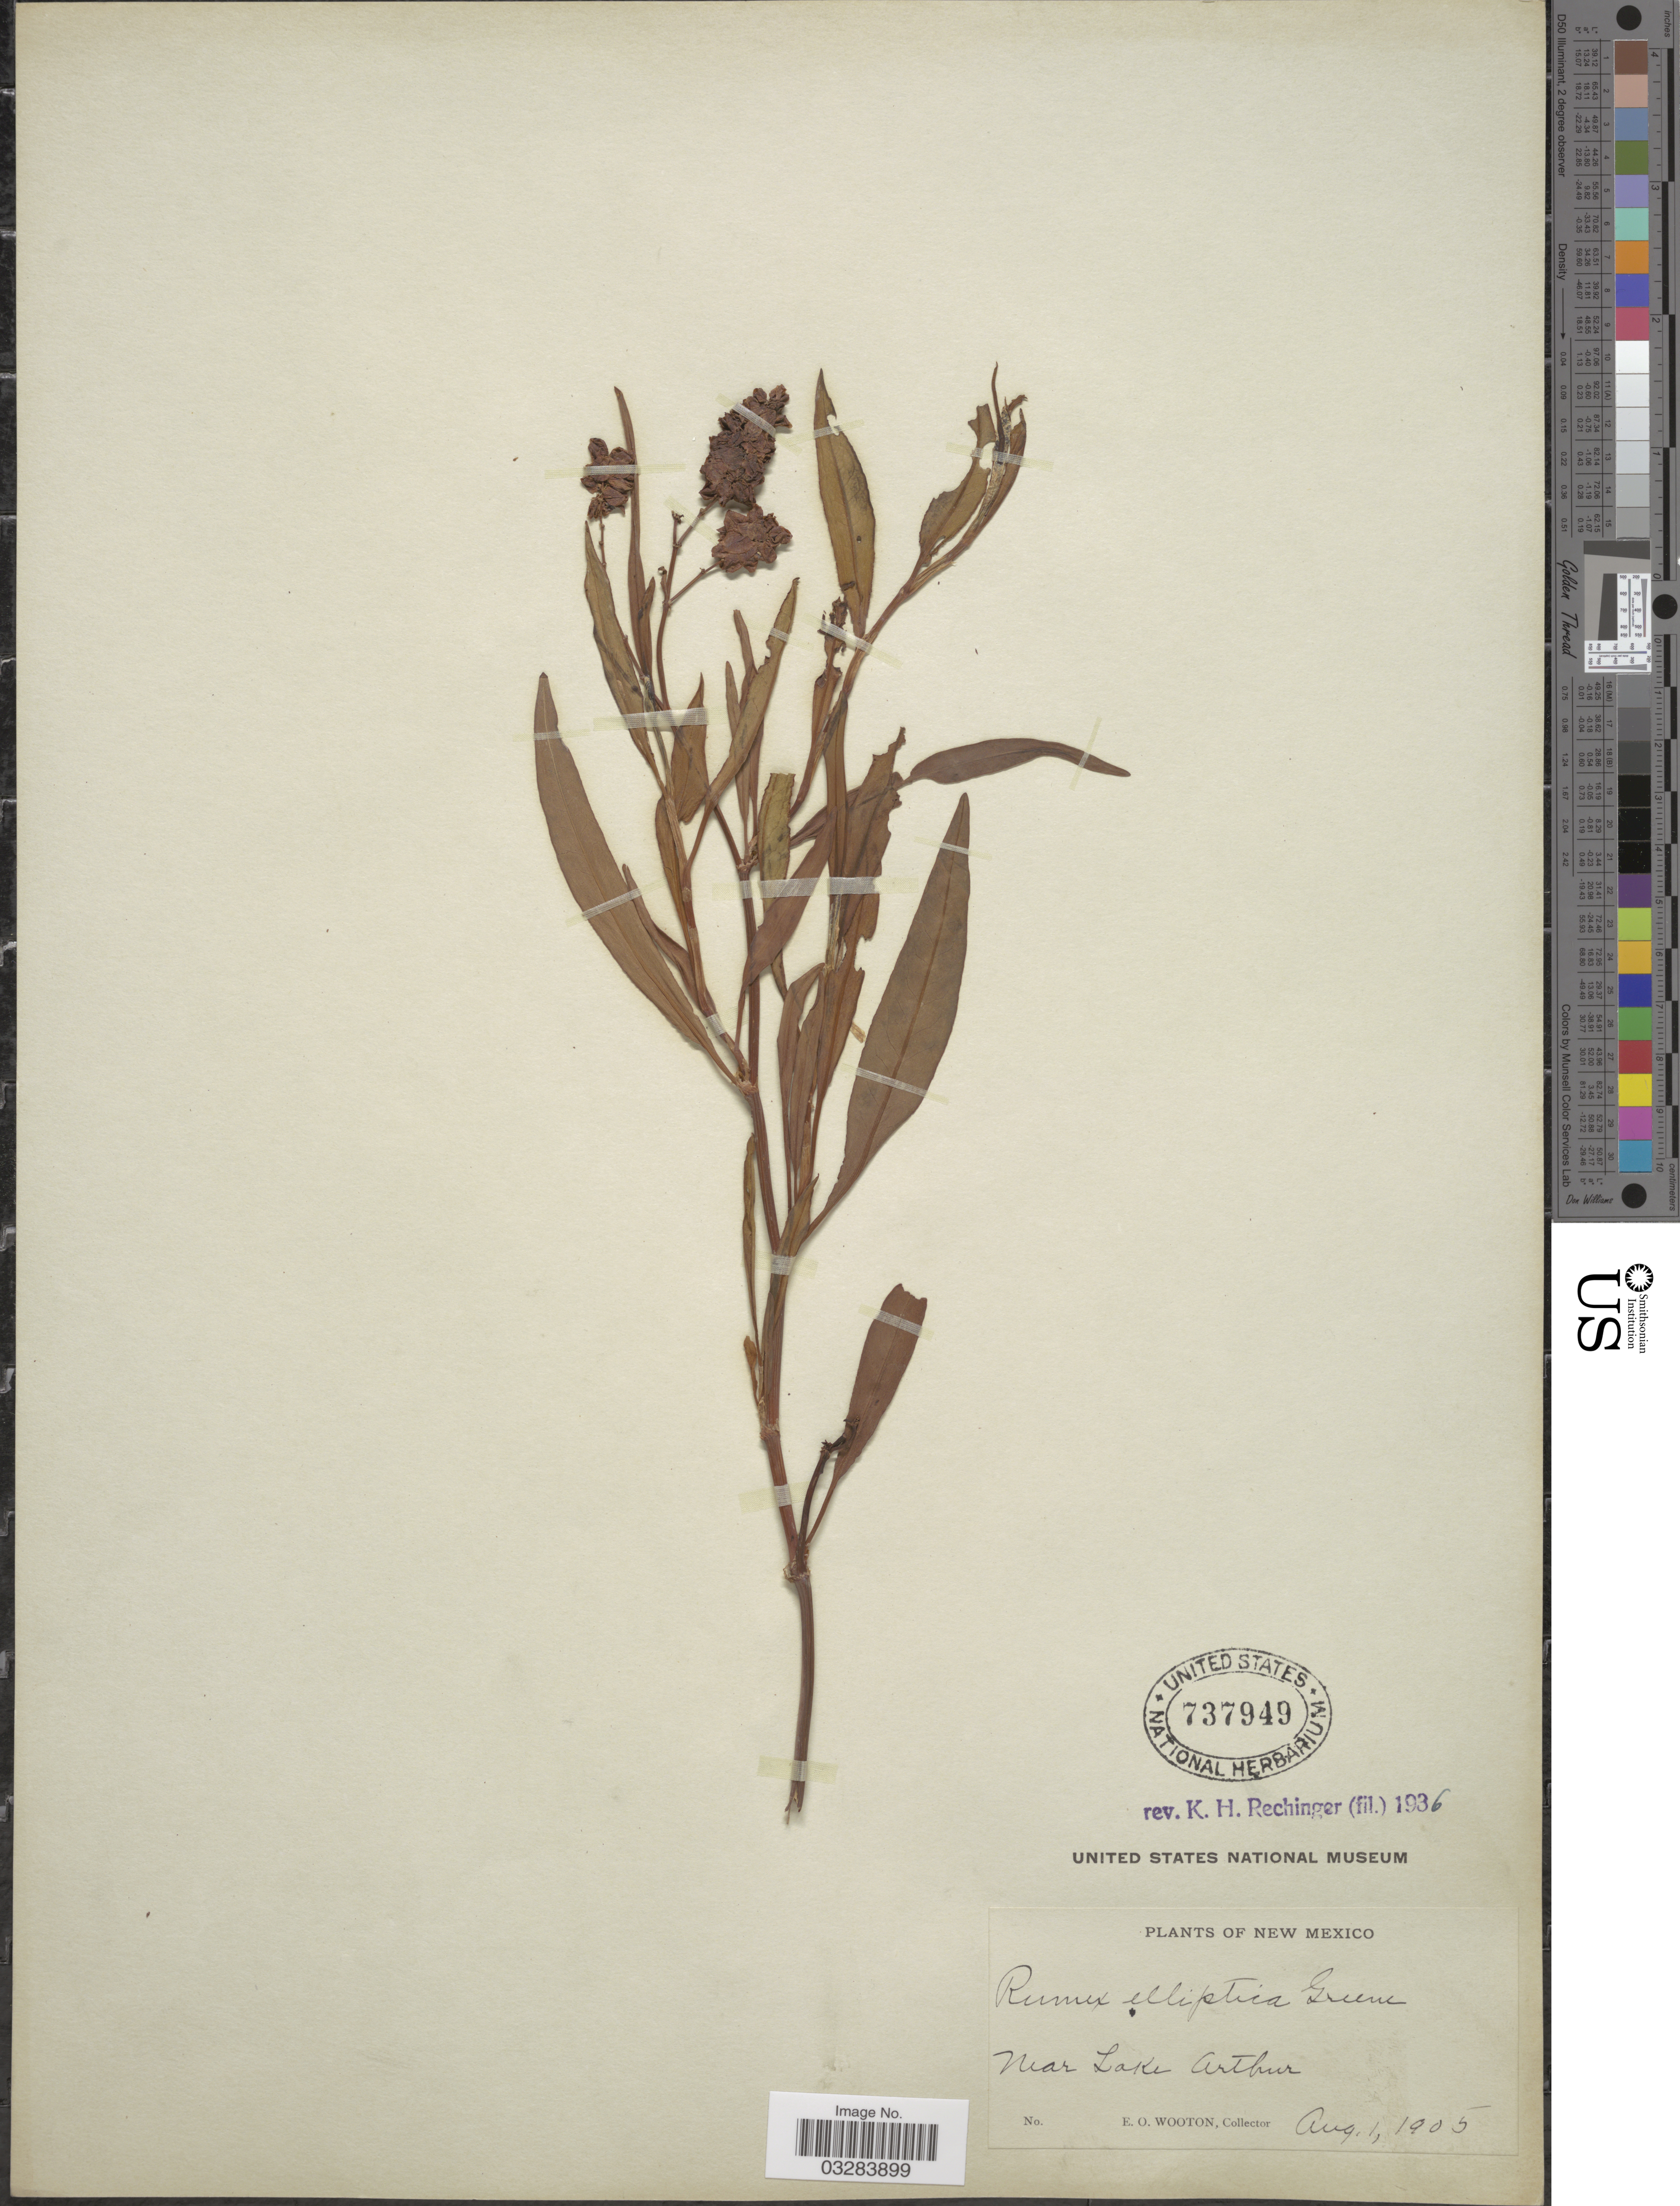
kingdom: Plantae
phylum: Tracheophyta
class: Magnoliopsida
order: Caryophyllales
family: Polygonaceae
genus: Rumex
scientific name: Rumex ellipticus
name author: Greene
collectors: E. O. Wooton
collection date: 1905-08-01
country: United States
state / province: New Mexico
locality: Near Lake Arthur.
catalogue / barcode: US 737949